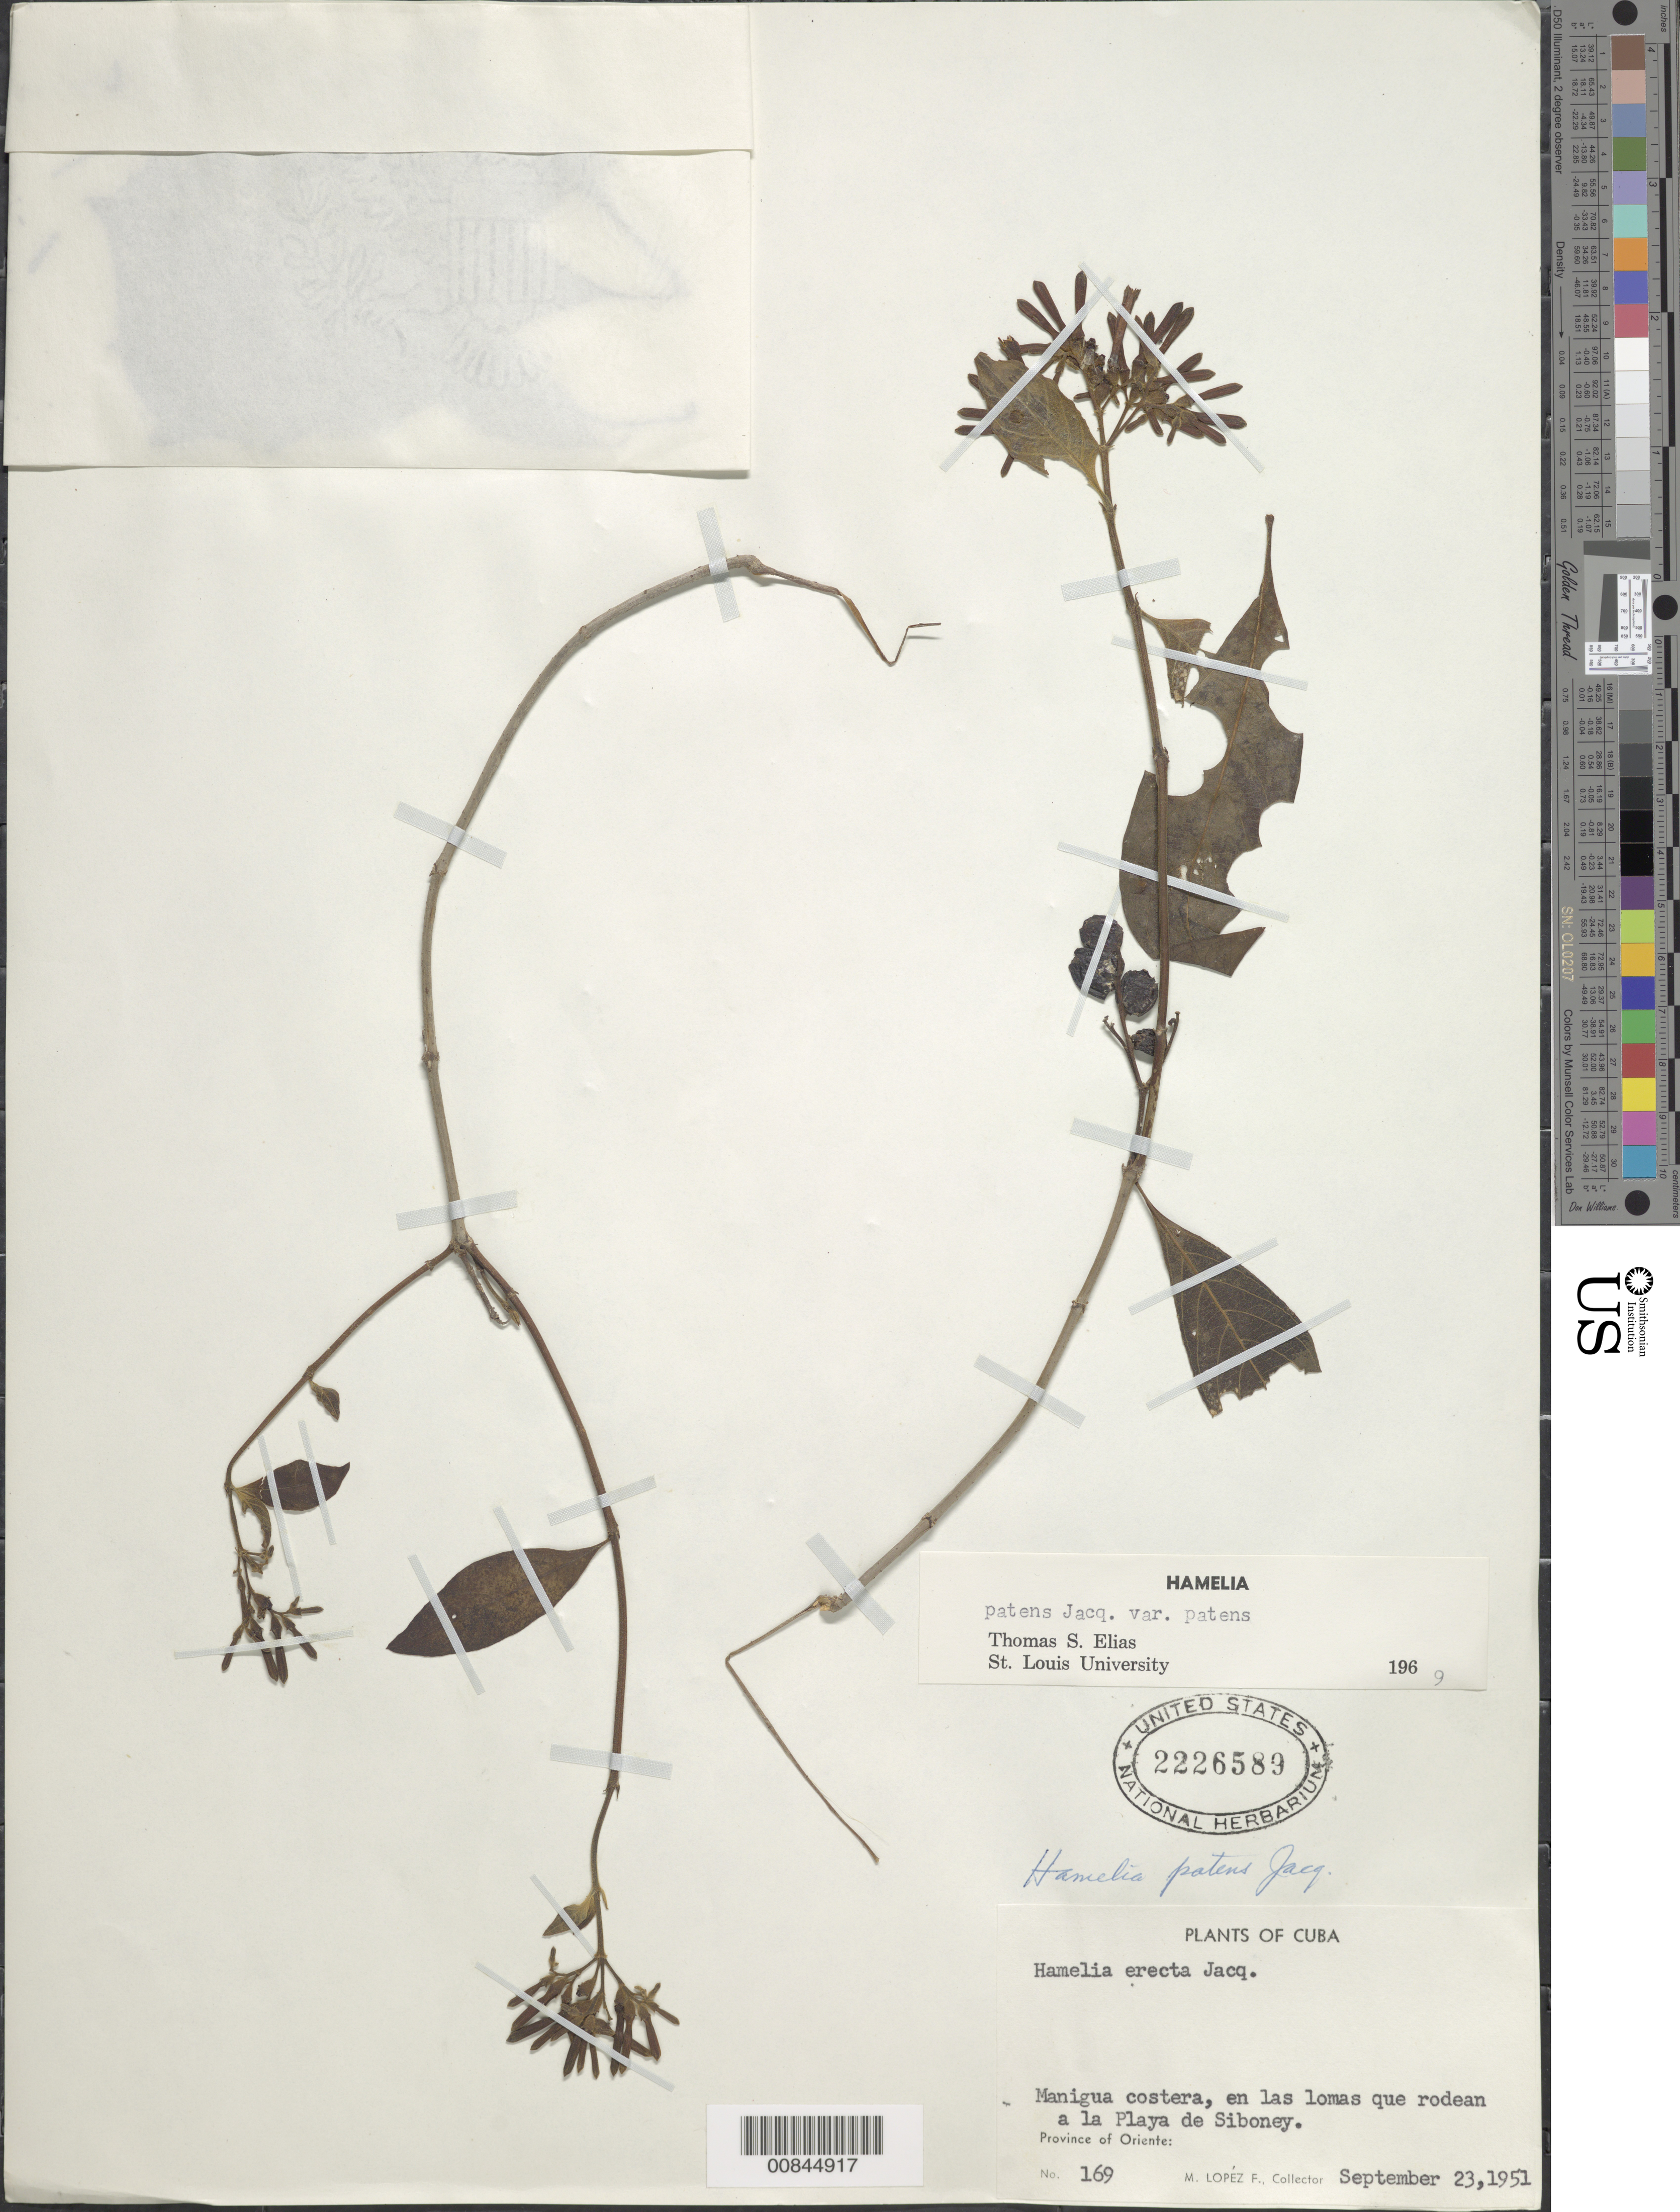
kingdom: Plantae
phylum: Tracheophyta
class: Magnoliopsida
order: Gentianales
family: Rubiaceae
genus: Hamelia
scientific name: Hamelia patens var. patens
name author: Jacq.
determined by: Elias, T. S.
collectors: M. López Figueiras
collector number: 169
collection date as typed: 23 Sep 1951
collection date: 1951-09-23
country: Cuba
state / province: Oriente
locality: Manigua costera, a la Playa de Siboney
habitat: Costera, en las lomas que rodean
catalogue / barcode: US 2226589